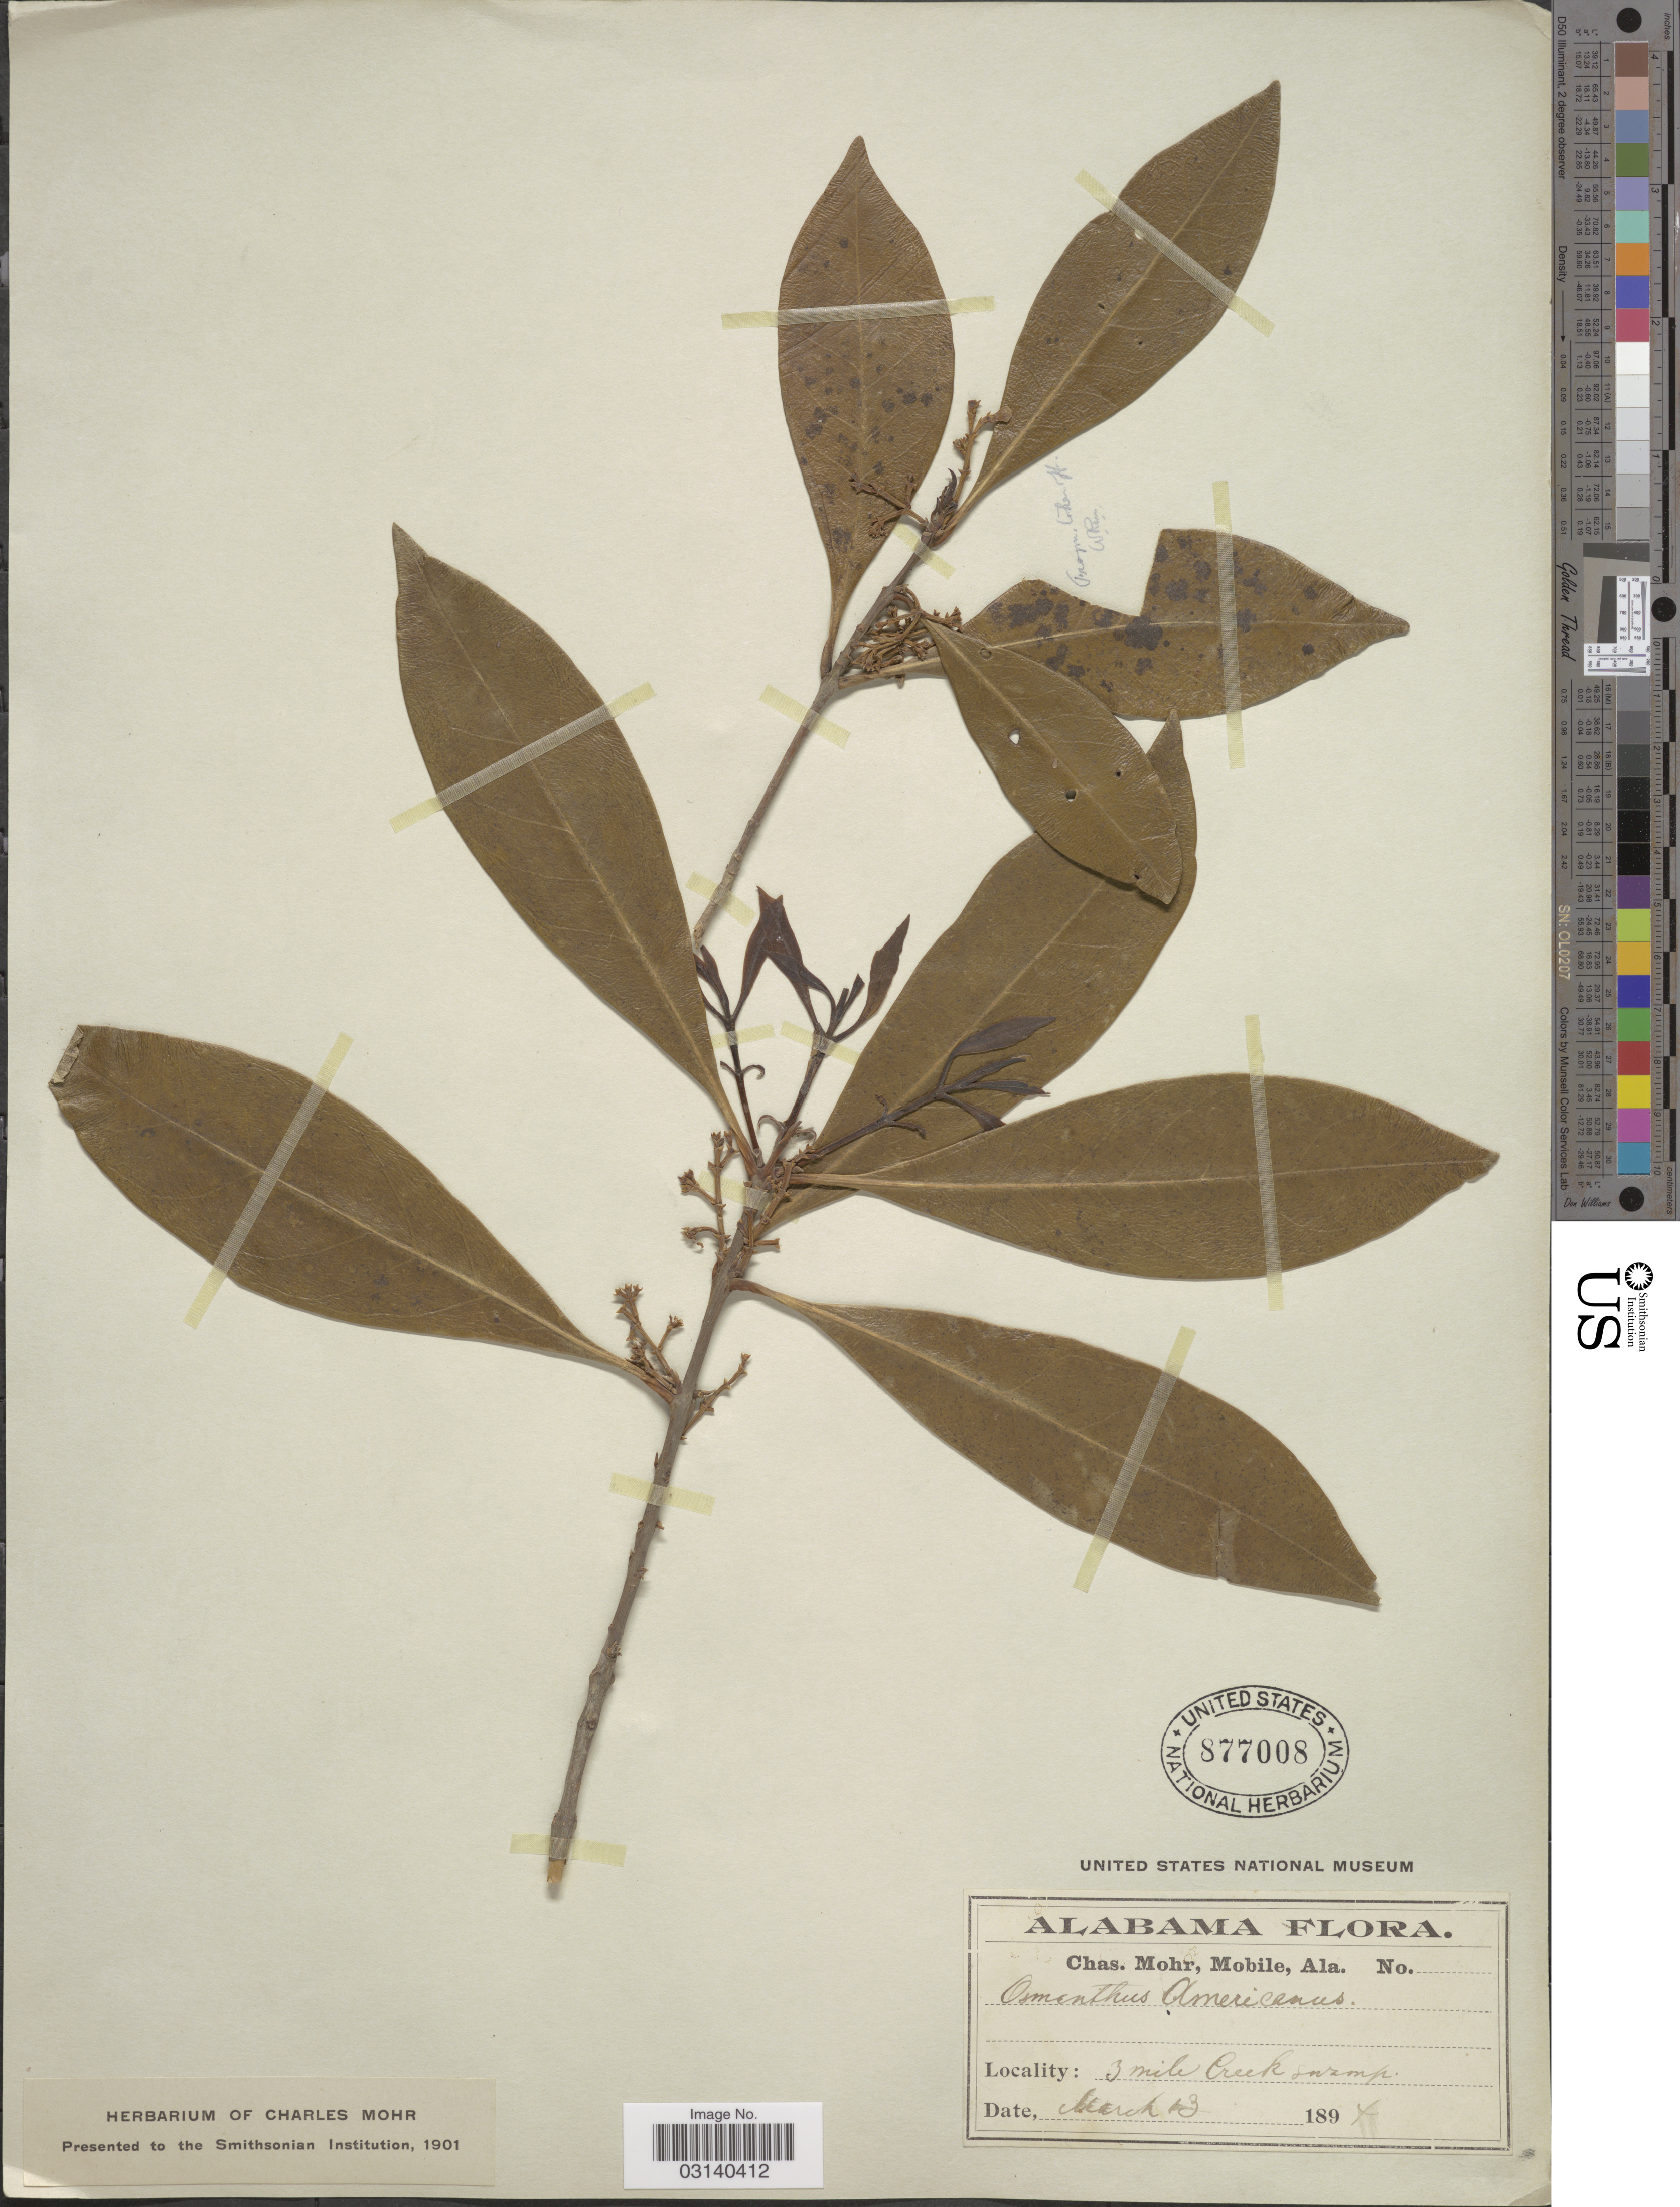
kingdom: Plantae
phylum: Tracheophyta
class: Magnoliopsida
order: Lamiales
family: Oleaceae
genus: Osmanthus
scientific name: Osmanthus americanus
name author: (L.) A. Gray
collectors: Mohr, C. T. (herbarium)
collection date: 1894-03-13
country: United States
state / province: Alabama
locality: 3 mile Creek swamp.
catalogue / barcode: US 877008